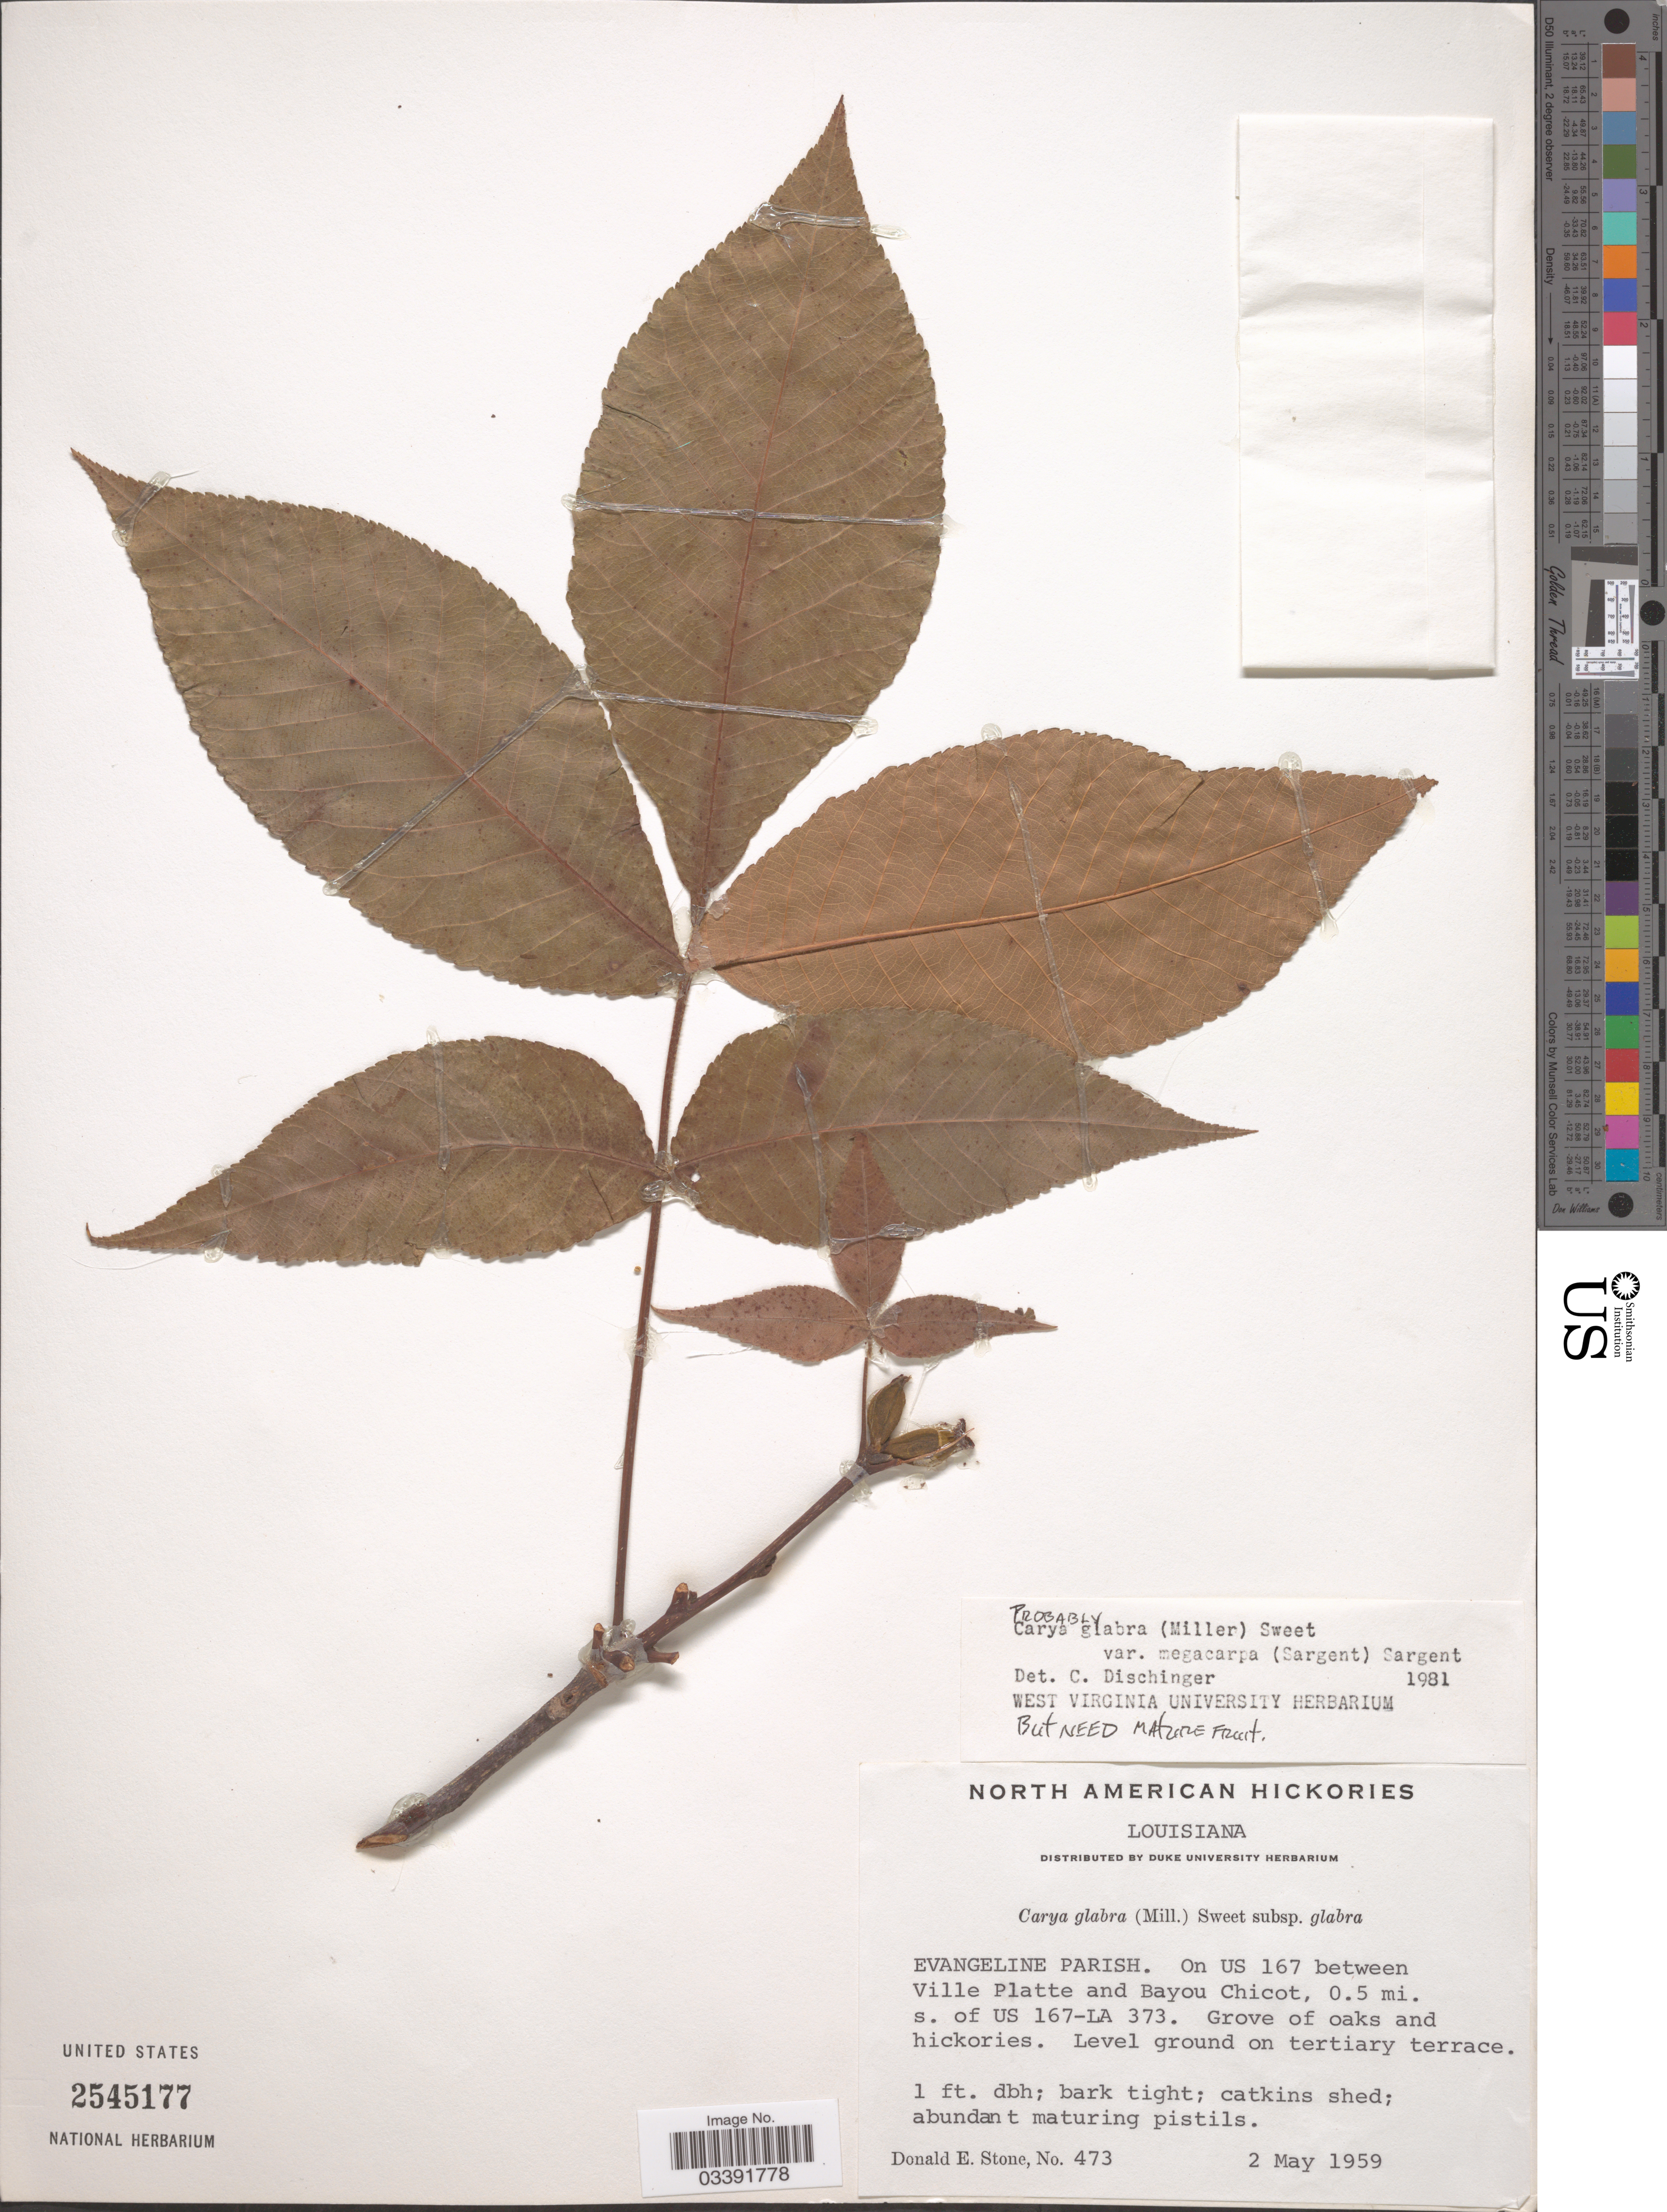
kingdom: Plantae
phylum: Tracheophyta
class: Magnoliopsida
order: Fagales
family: Juglandaceae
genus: Carya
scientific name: Carya glabra var. megacarpa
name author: (Sarg.) Sarg.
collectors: D. Stone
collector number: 473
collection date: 1959-05-02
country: United States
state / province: Louisiana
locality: Evangeline Parish. On US 167 between Ville Platte and Bayou Chicot, 0.5 mi. s. of US 167-LA 373.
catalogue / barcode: US 2545177